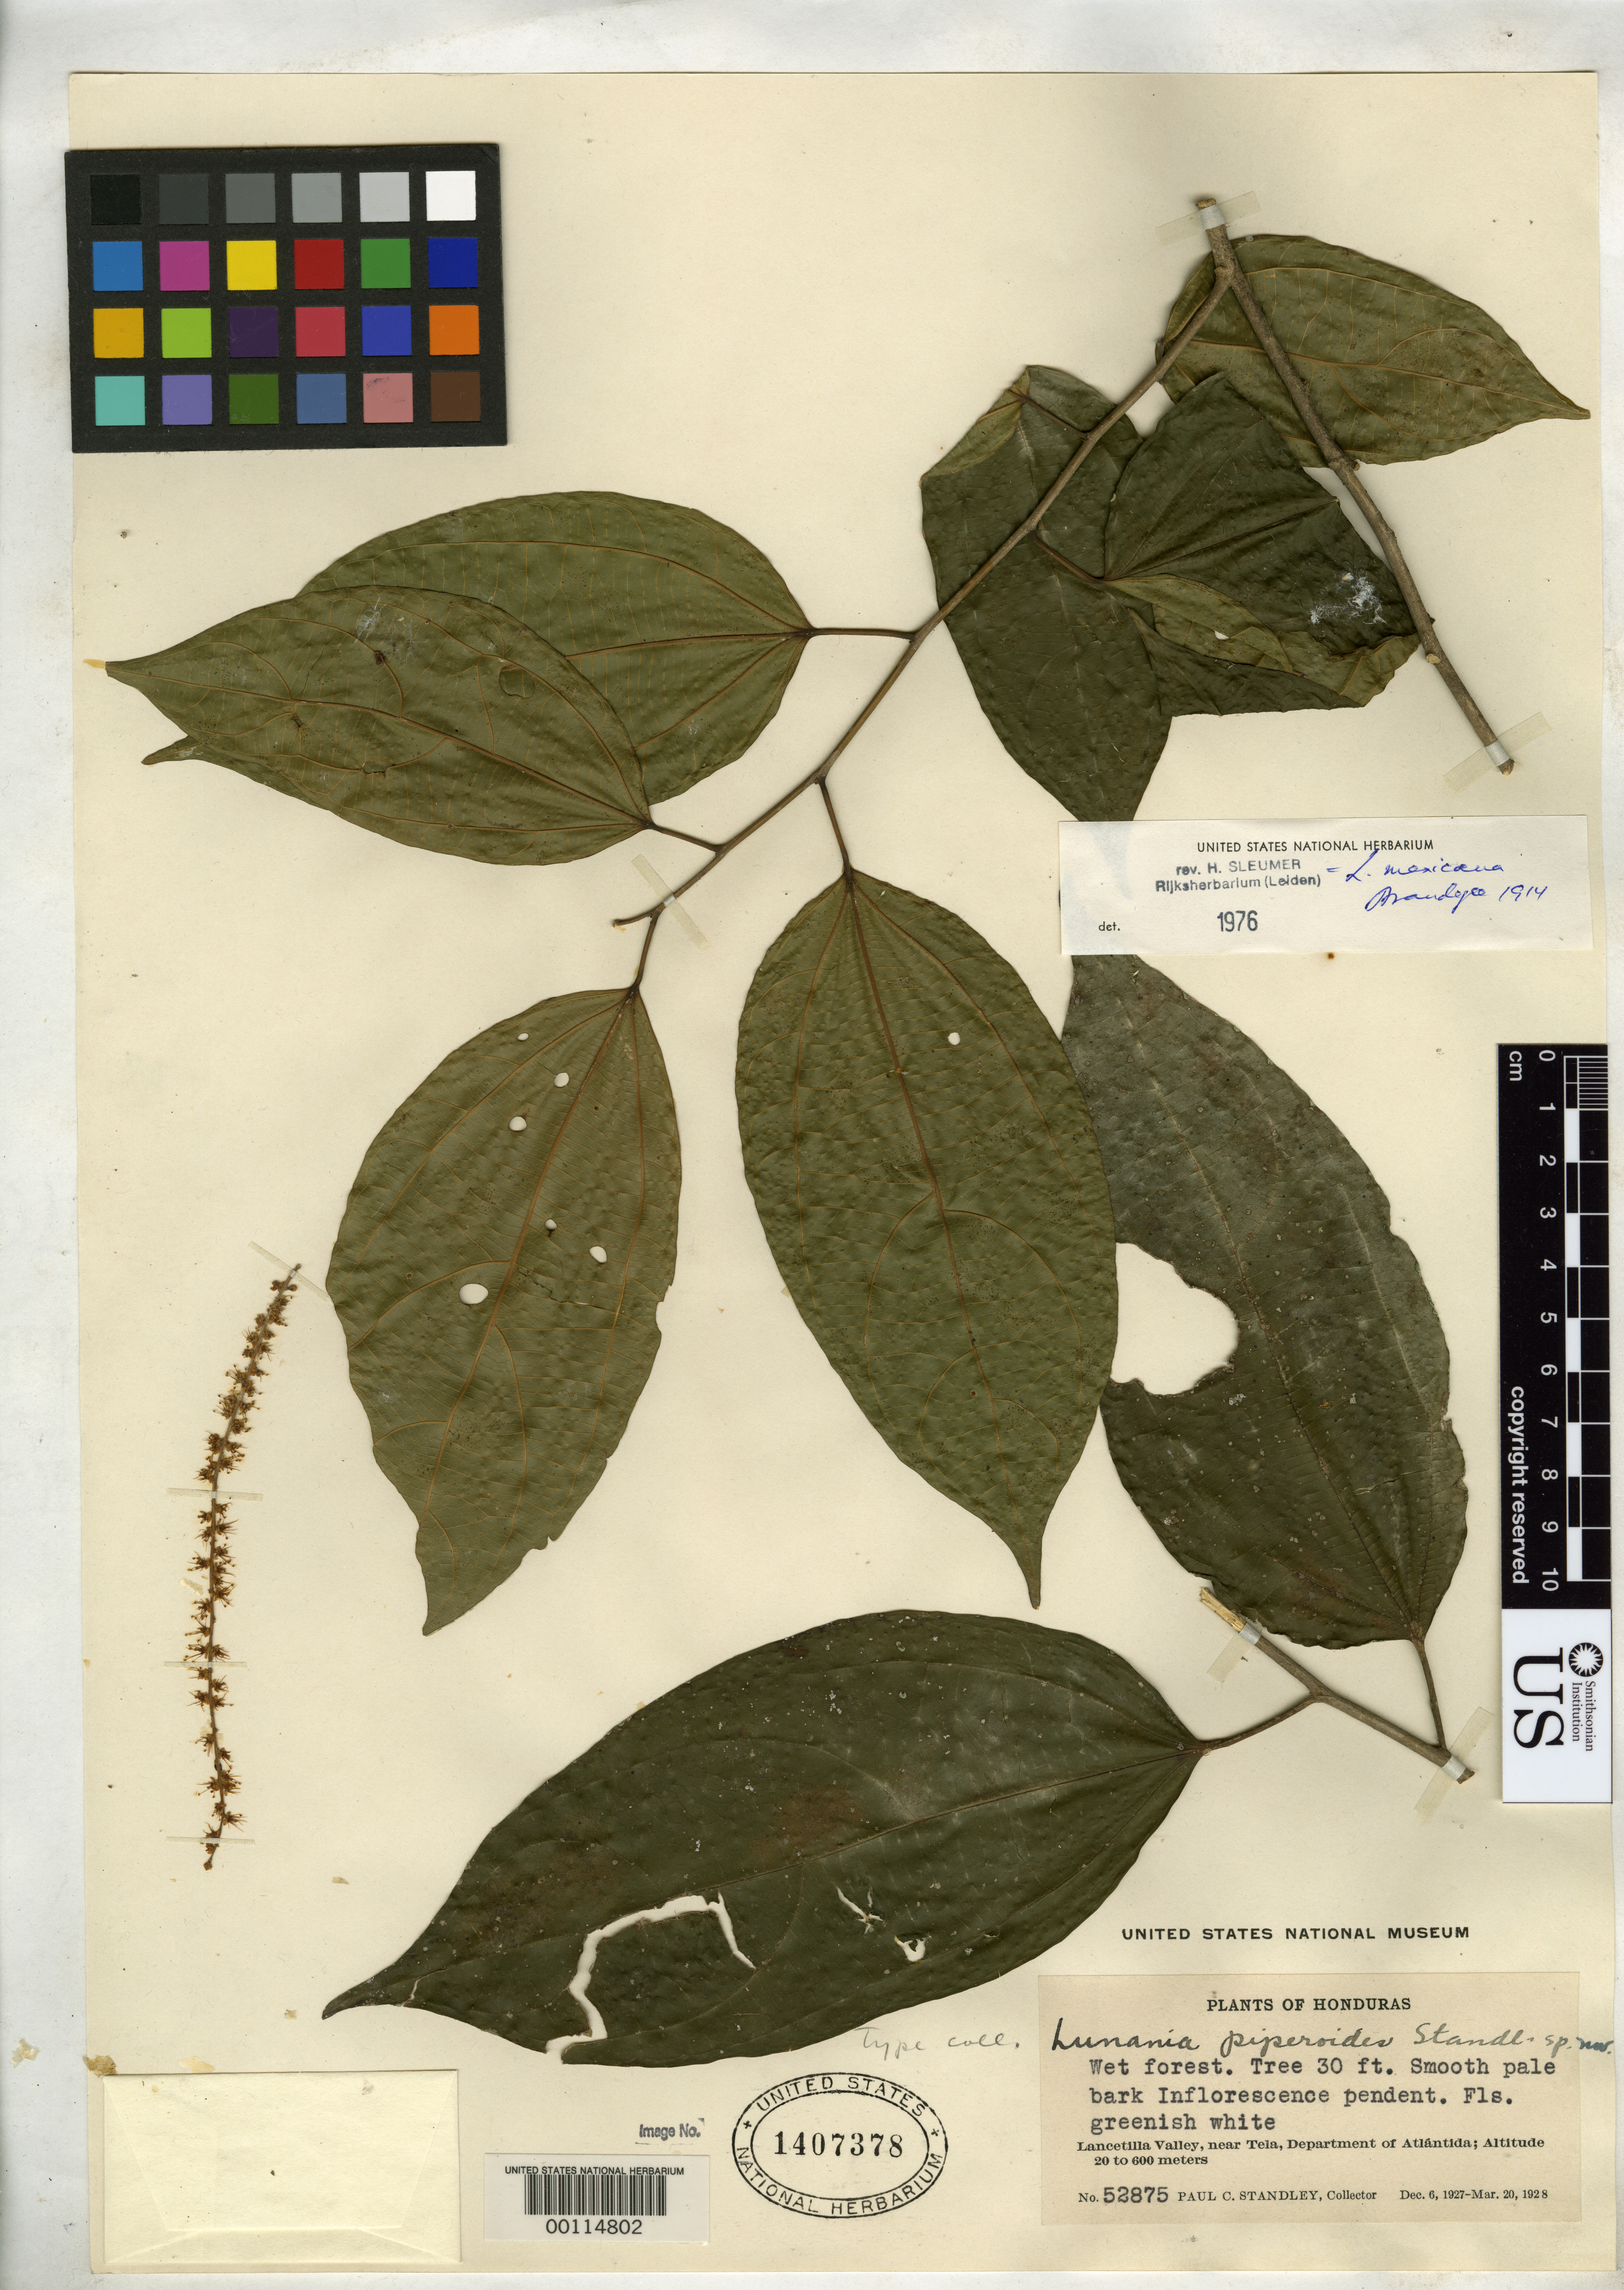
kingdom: Plantae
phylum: Tracheophyta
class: Magnoliopsida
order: Malpighiales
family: Salicaceae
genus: Lunania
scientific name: Lunania piperoides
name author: Standl.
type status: Isotype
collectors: P. C. Standley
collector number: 52875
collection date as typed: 12 Dec 1927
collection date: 1927-12-12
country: Honduras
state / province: Atlántida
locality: Above Lancetilla Valley near Tela.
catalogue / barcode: US 1407378